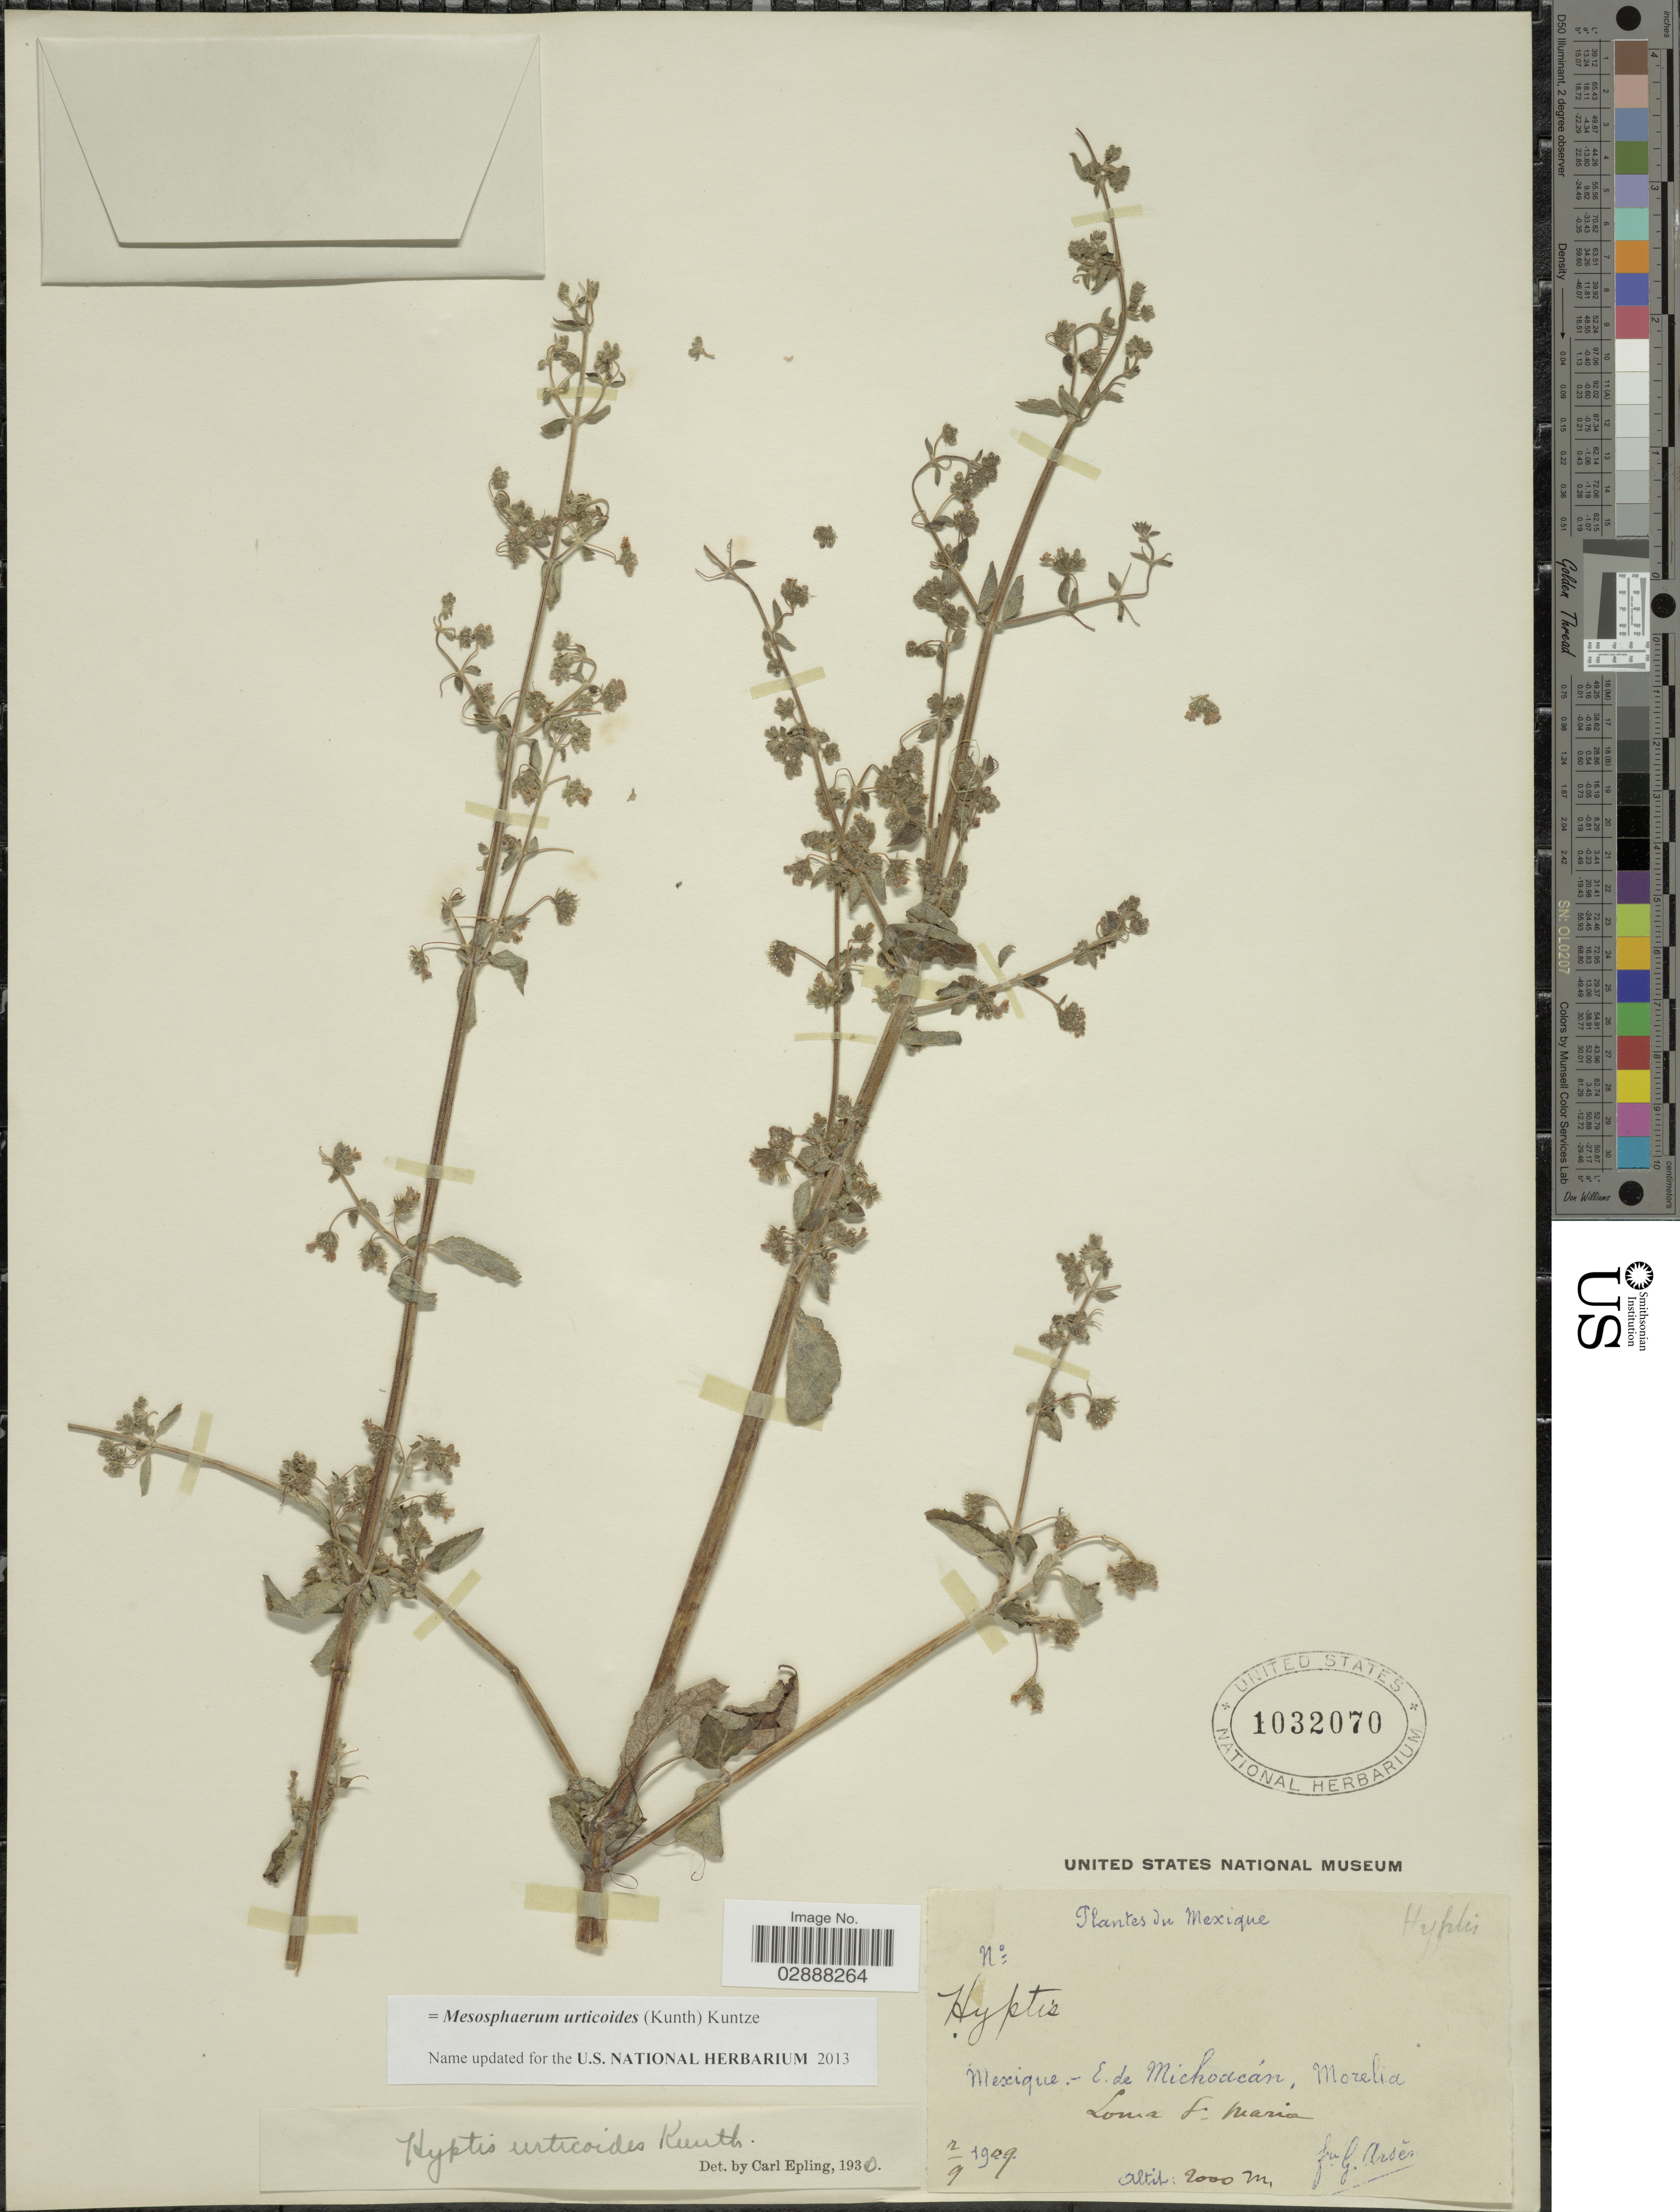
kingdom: Plantae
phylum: Tracheophyta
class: Magnoliopsida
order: Lamiales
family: Lamiaceae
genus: Mesosphaerum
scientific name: Mesosphaerum urticoides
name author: (Kunth) Kuntze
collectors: Bro. G. Arsène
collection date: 1909-09-02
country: Mexico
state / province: Michoacán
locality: E. de Michoacán, Morelia. Loma St Maria.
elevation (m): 2000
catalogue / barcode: US 1032070